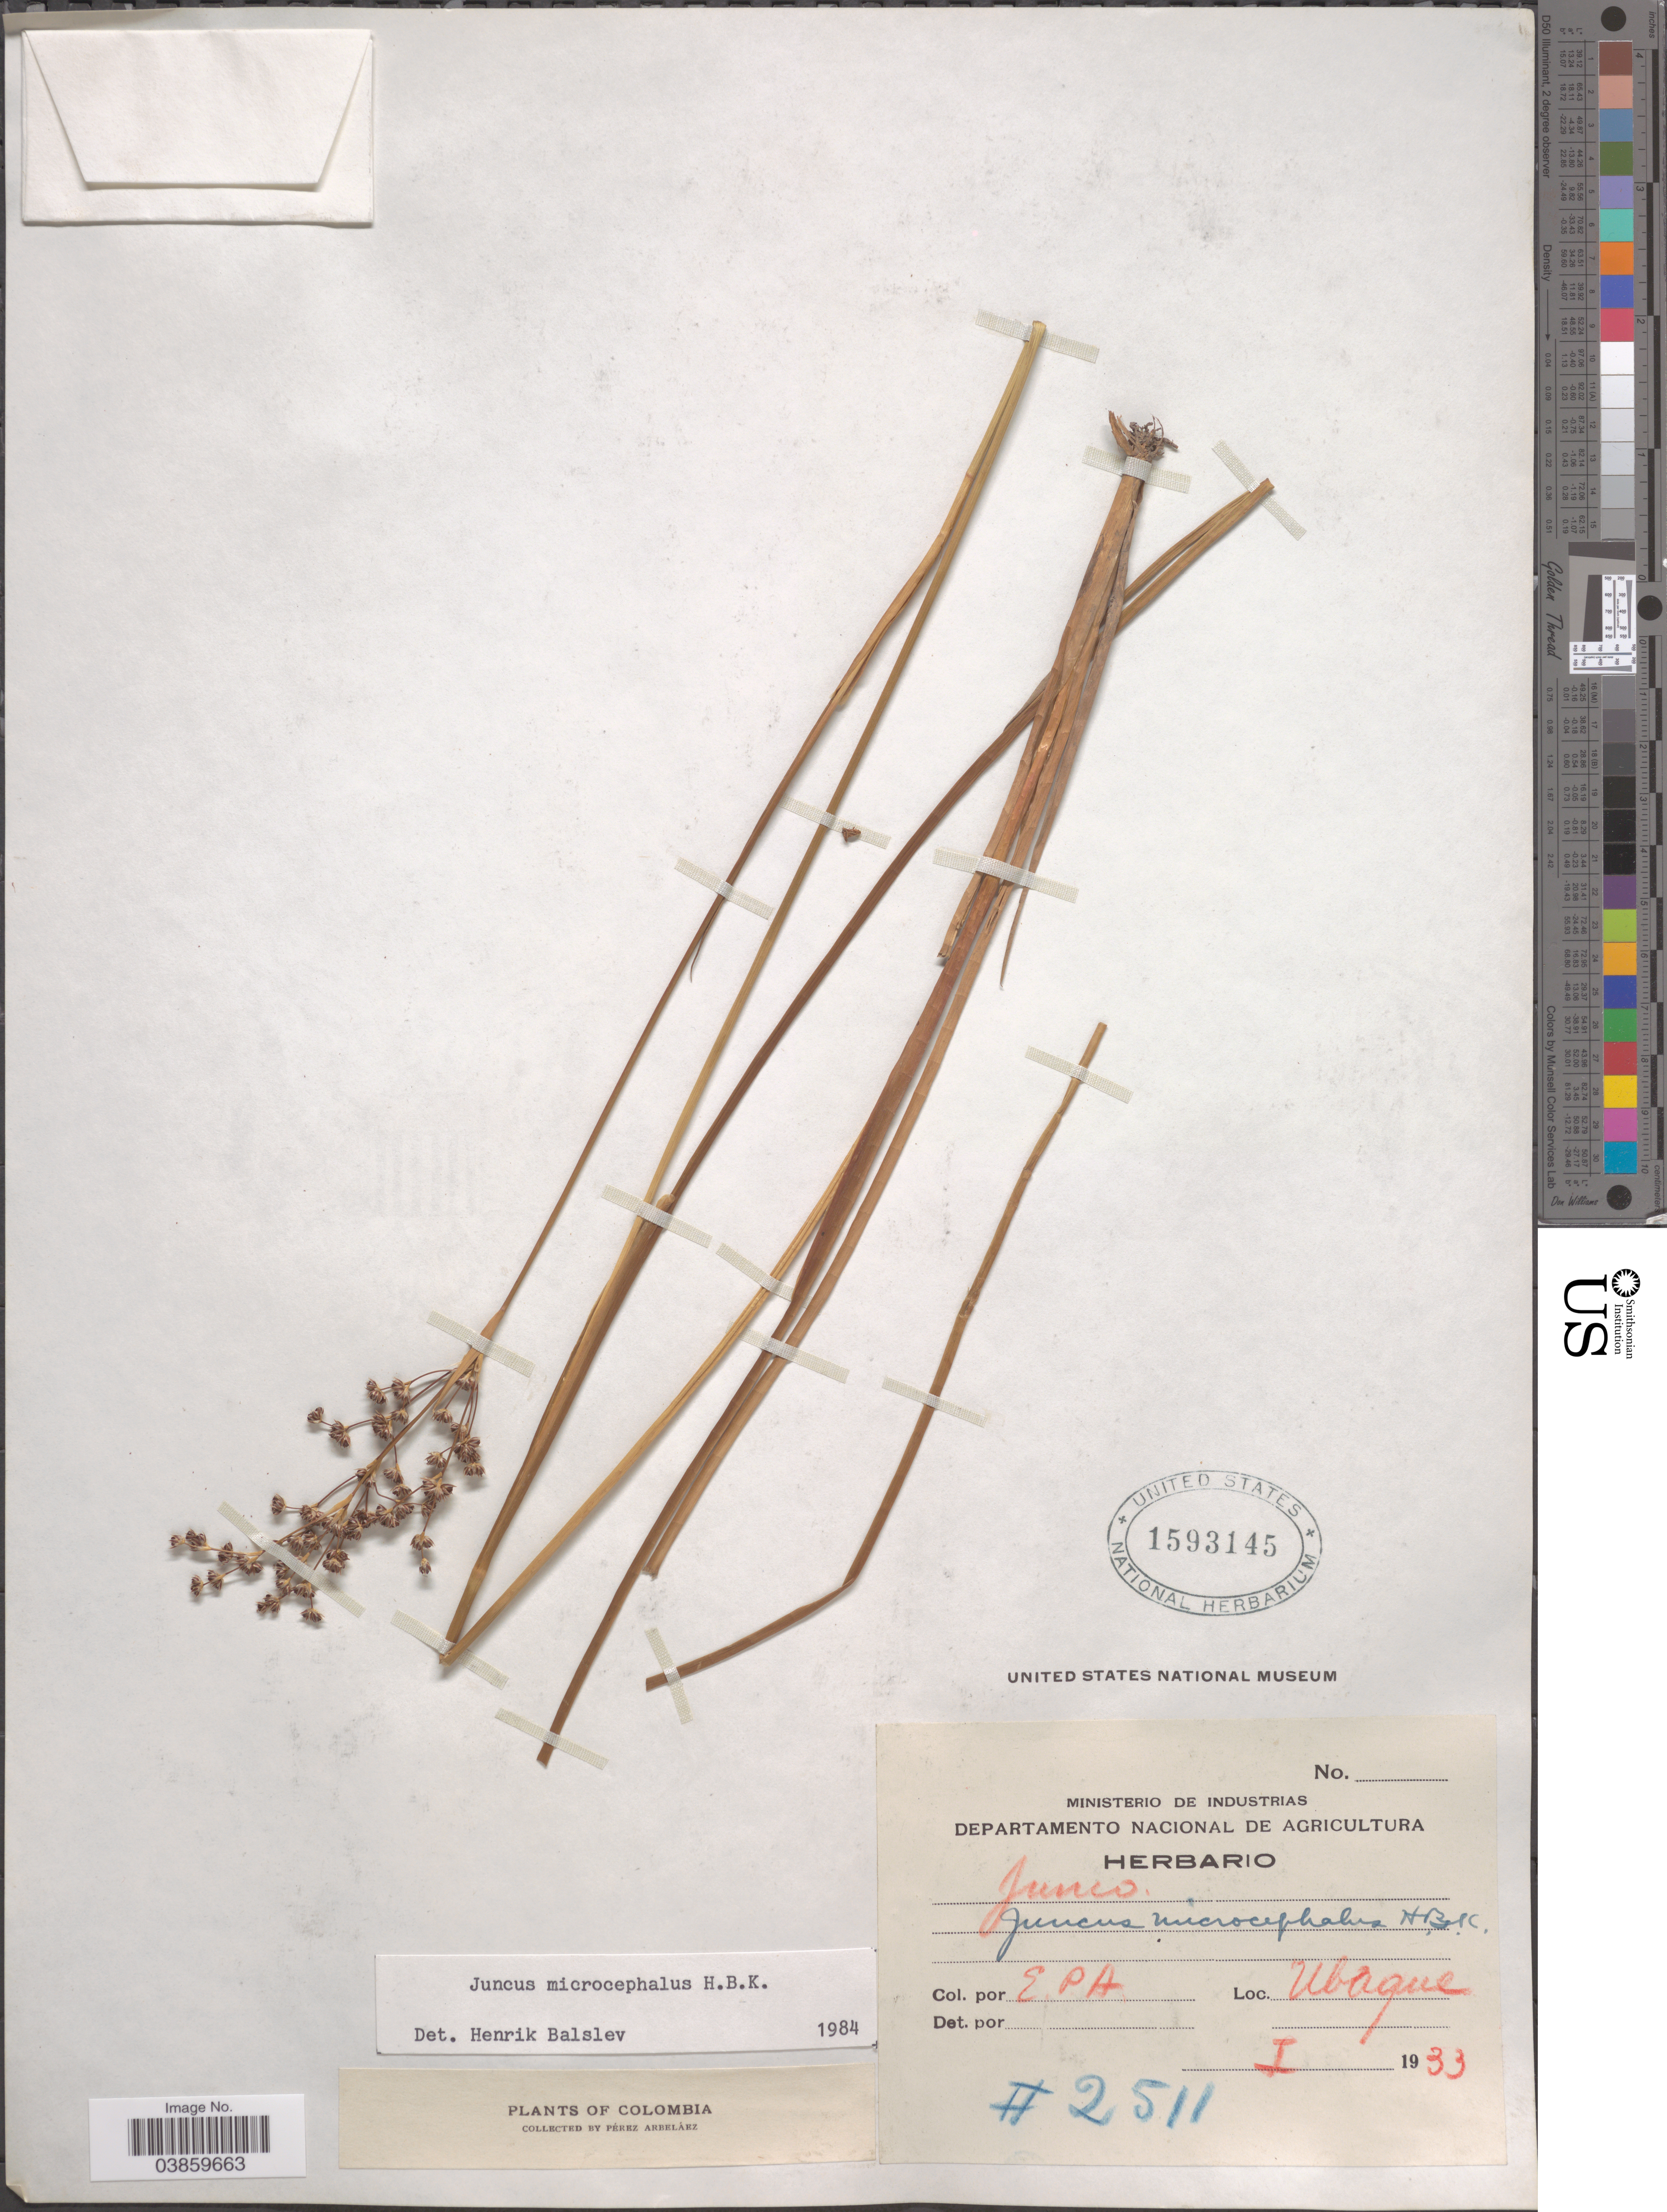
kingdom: Plantae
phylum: Tracheophyta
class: Liliopsida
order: Poales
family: Juncaceae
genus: Juncus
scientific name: Juncus microcephalus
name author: Kunth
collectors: E. Pérez Arbeláez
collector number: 2511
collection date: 1933-01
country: Colombia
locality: Ubaque.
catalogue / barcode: US 1593145